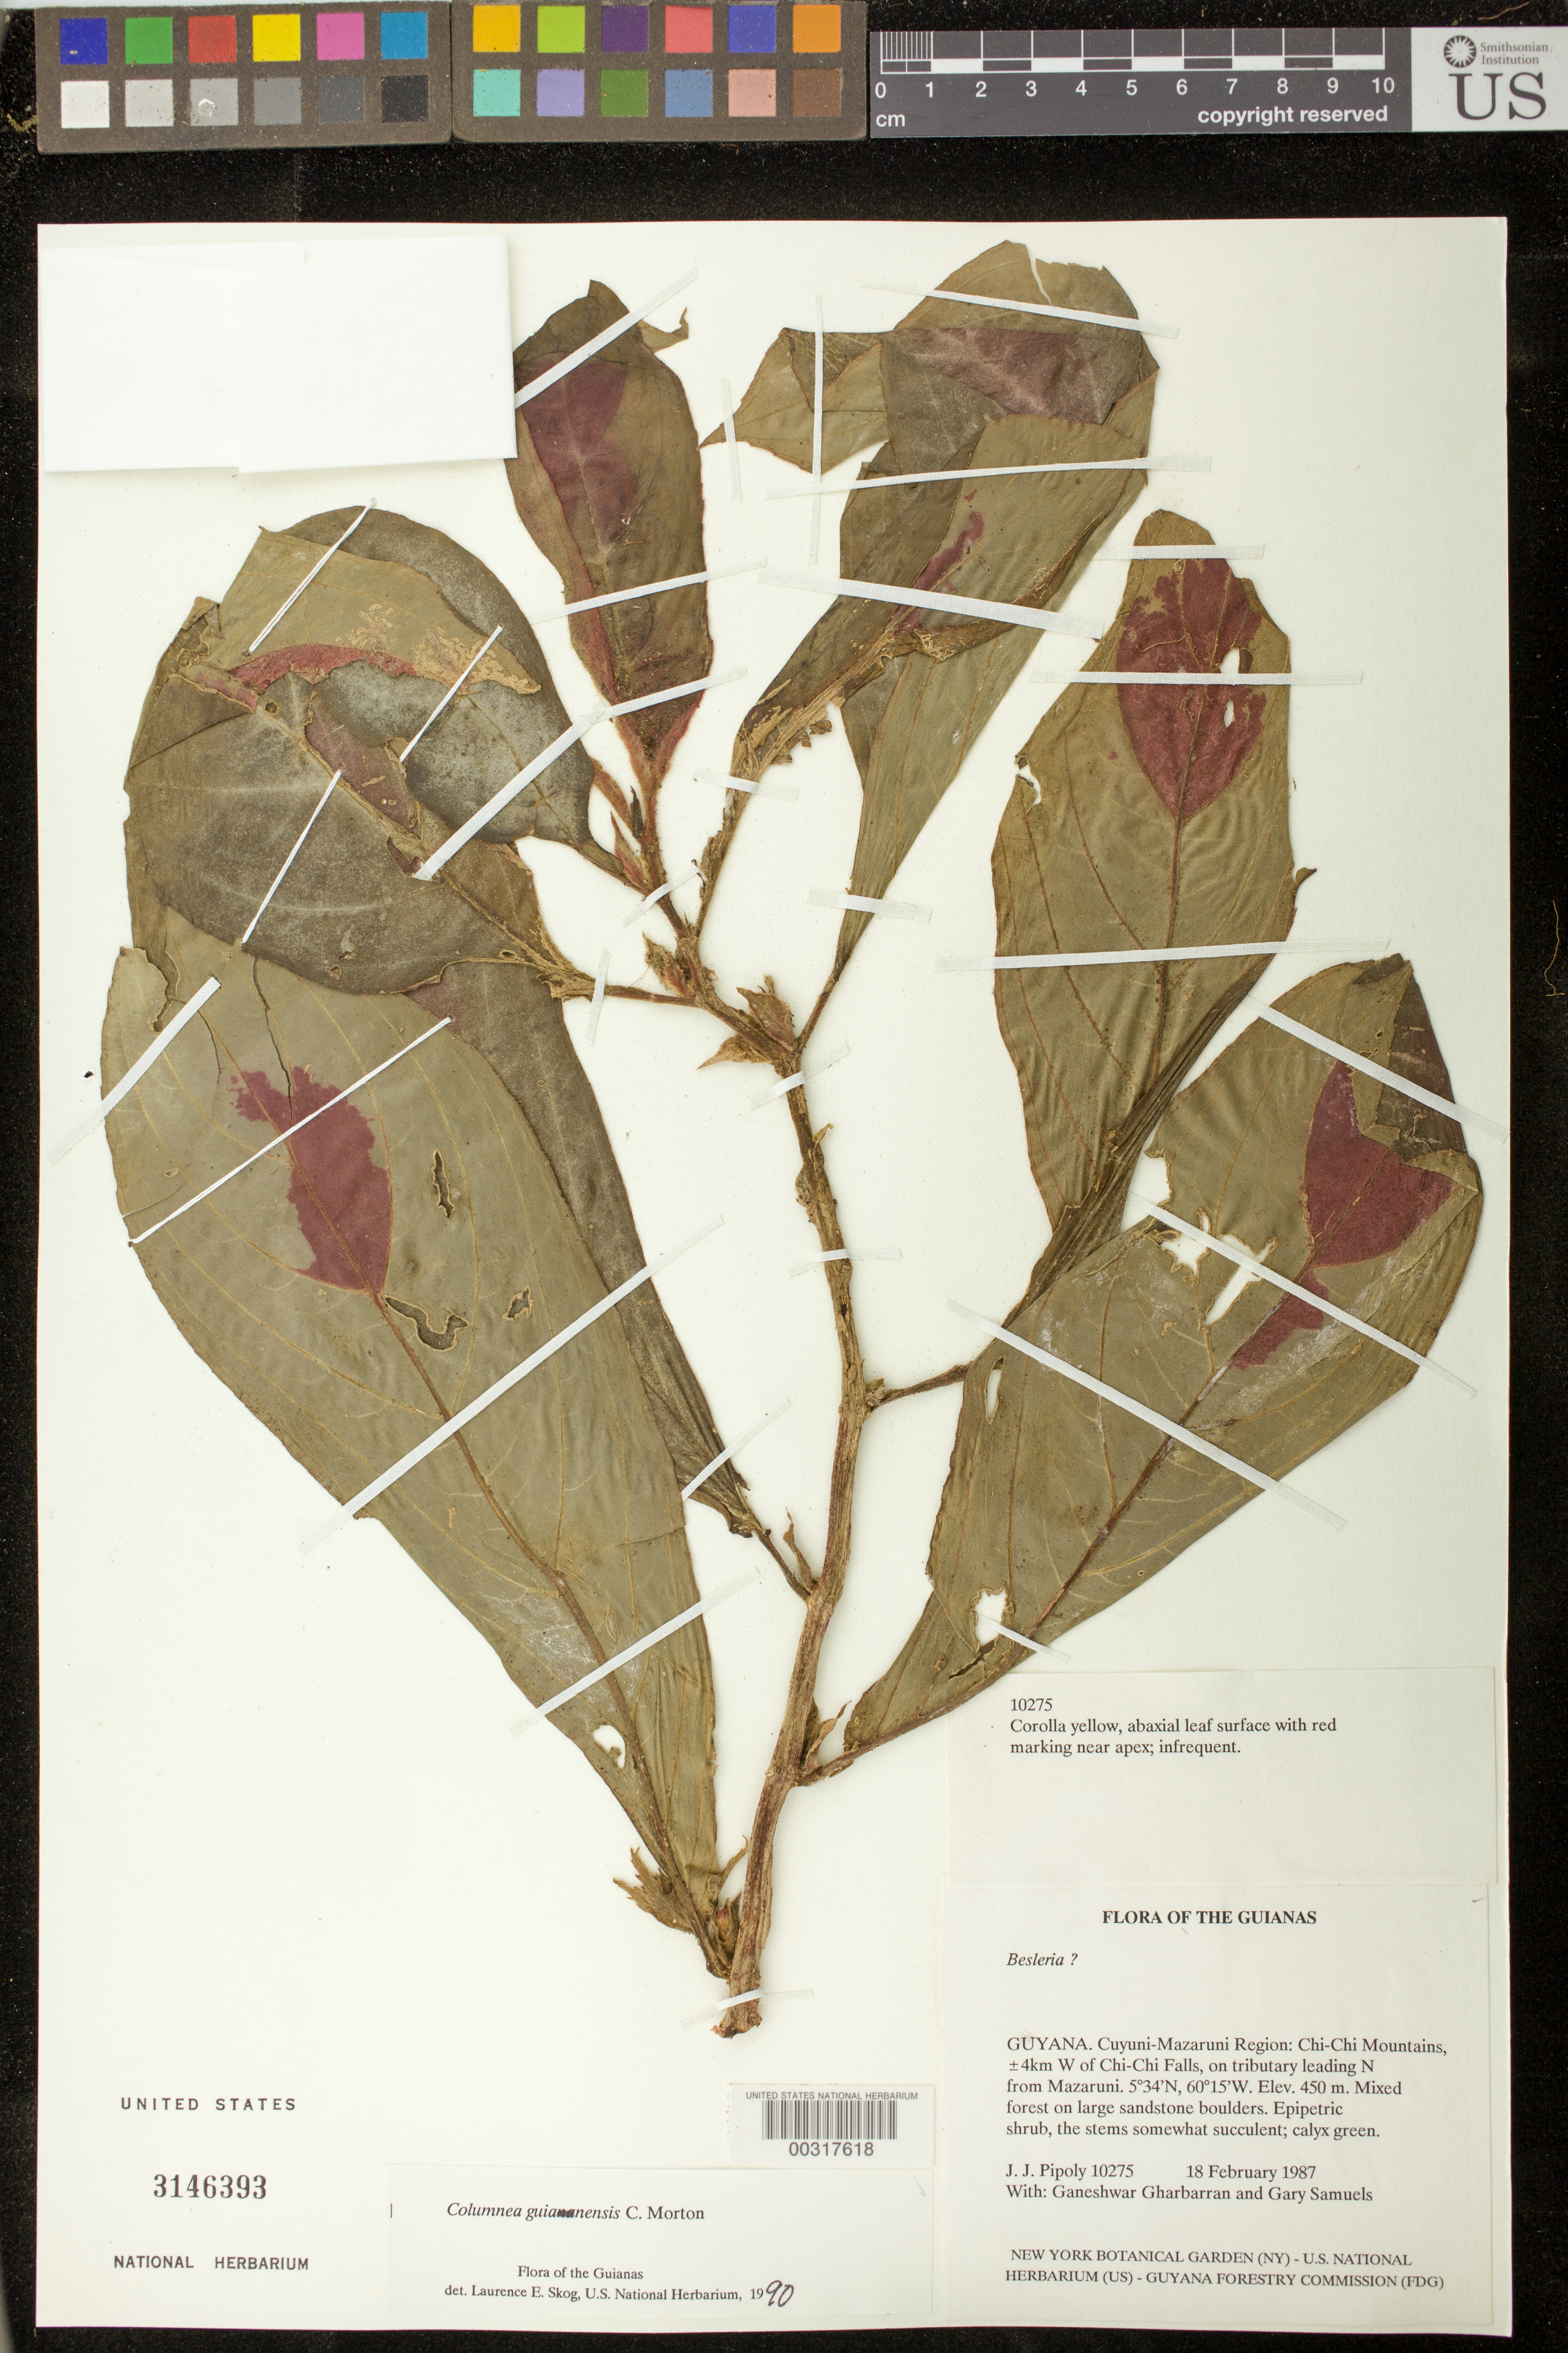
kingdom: Plantae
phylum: Tracheophyta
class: Magnoliopsida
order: Lamiales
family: Gesneriaceae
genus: Columnea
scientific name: Columnea guianensis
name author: C.V. Morton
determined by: Skog, Laurence E.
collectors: J. J. Pipoly, G. Gharbarran & G. Samuels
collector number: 10275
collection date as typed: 18 Feb 1987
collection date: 1987-02-18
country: Guyana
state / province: Cuyuni-Mazaruni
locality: Chi-Chi Mts., ca. 4 km W of Chi-Chi Falls, on tributary leading N from Mazaruni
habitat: Mixed forest on large sandstone boulders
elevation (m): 450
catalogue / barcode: US 3146393